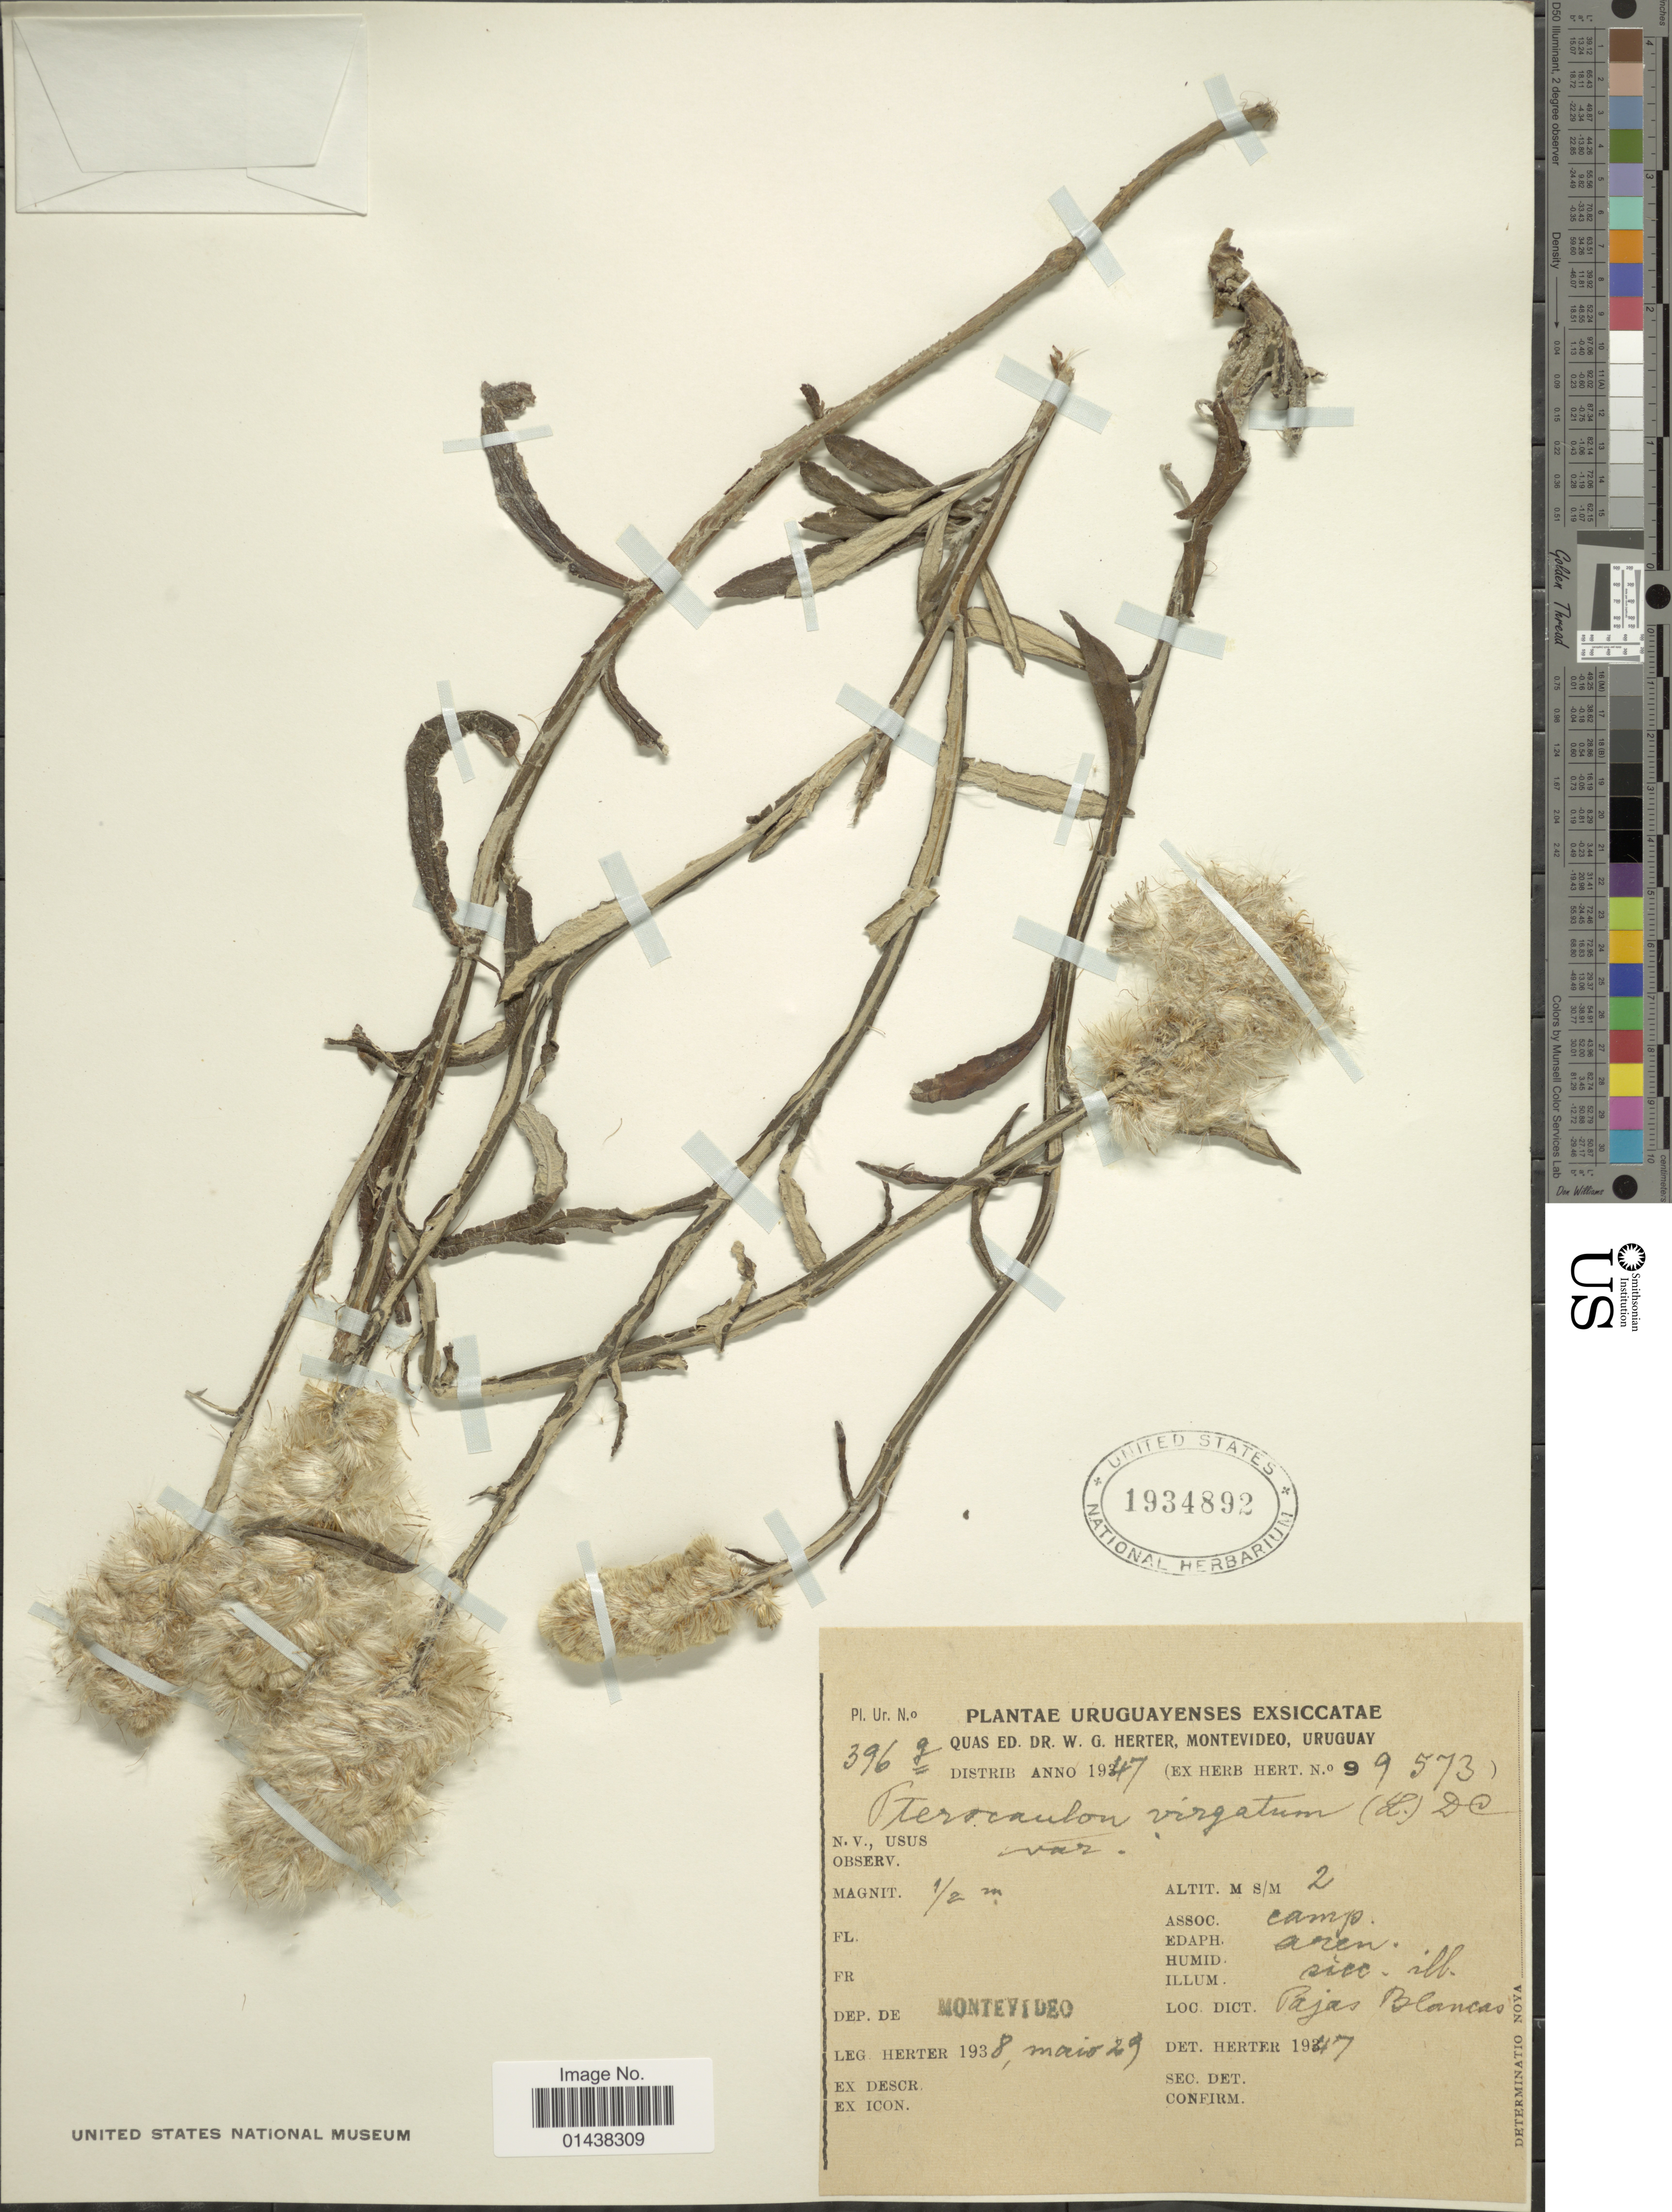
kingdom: Plantae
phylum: Tracheophyta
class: Magnoliopsida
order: Asterales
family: Asteraceae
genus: Pterocaulon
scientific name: Pterocaulon virgatum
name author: (L.) DC.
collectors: W. G. Herter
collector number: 99573*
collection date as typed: Transcribed d/m/y: 8/5/29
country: Uruguay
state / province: Montevideo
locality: Pajas Blancas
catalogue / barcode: US 1934892